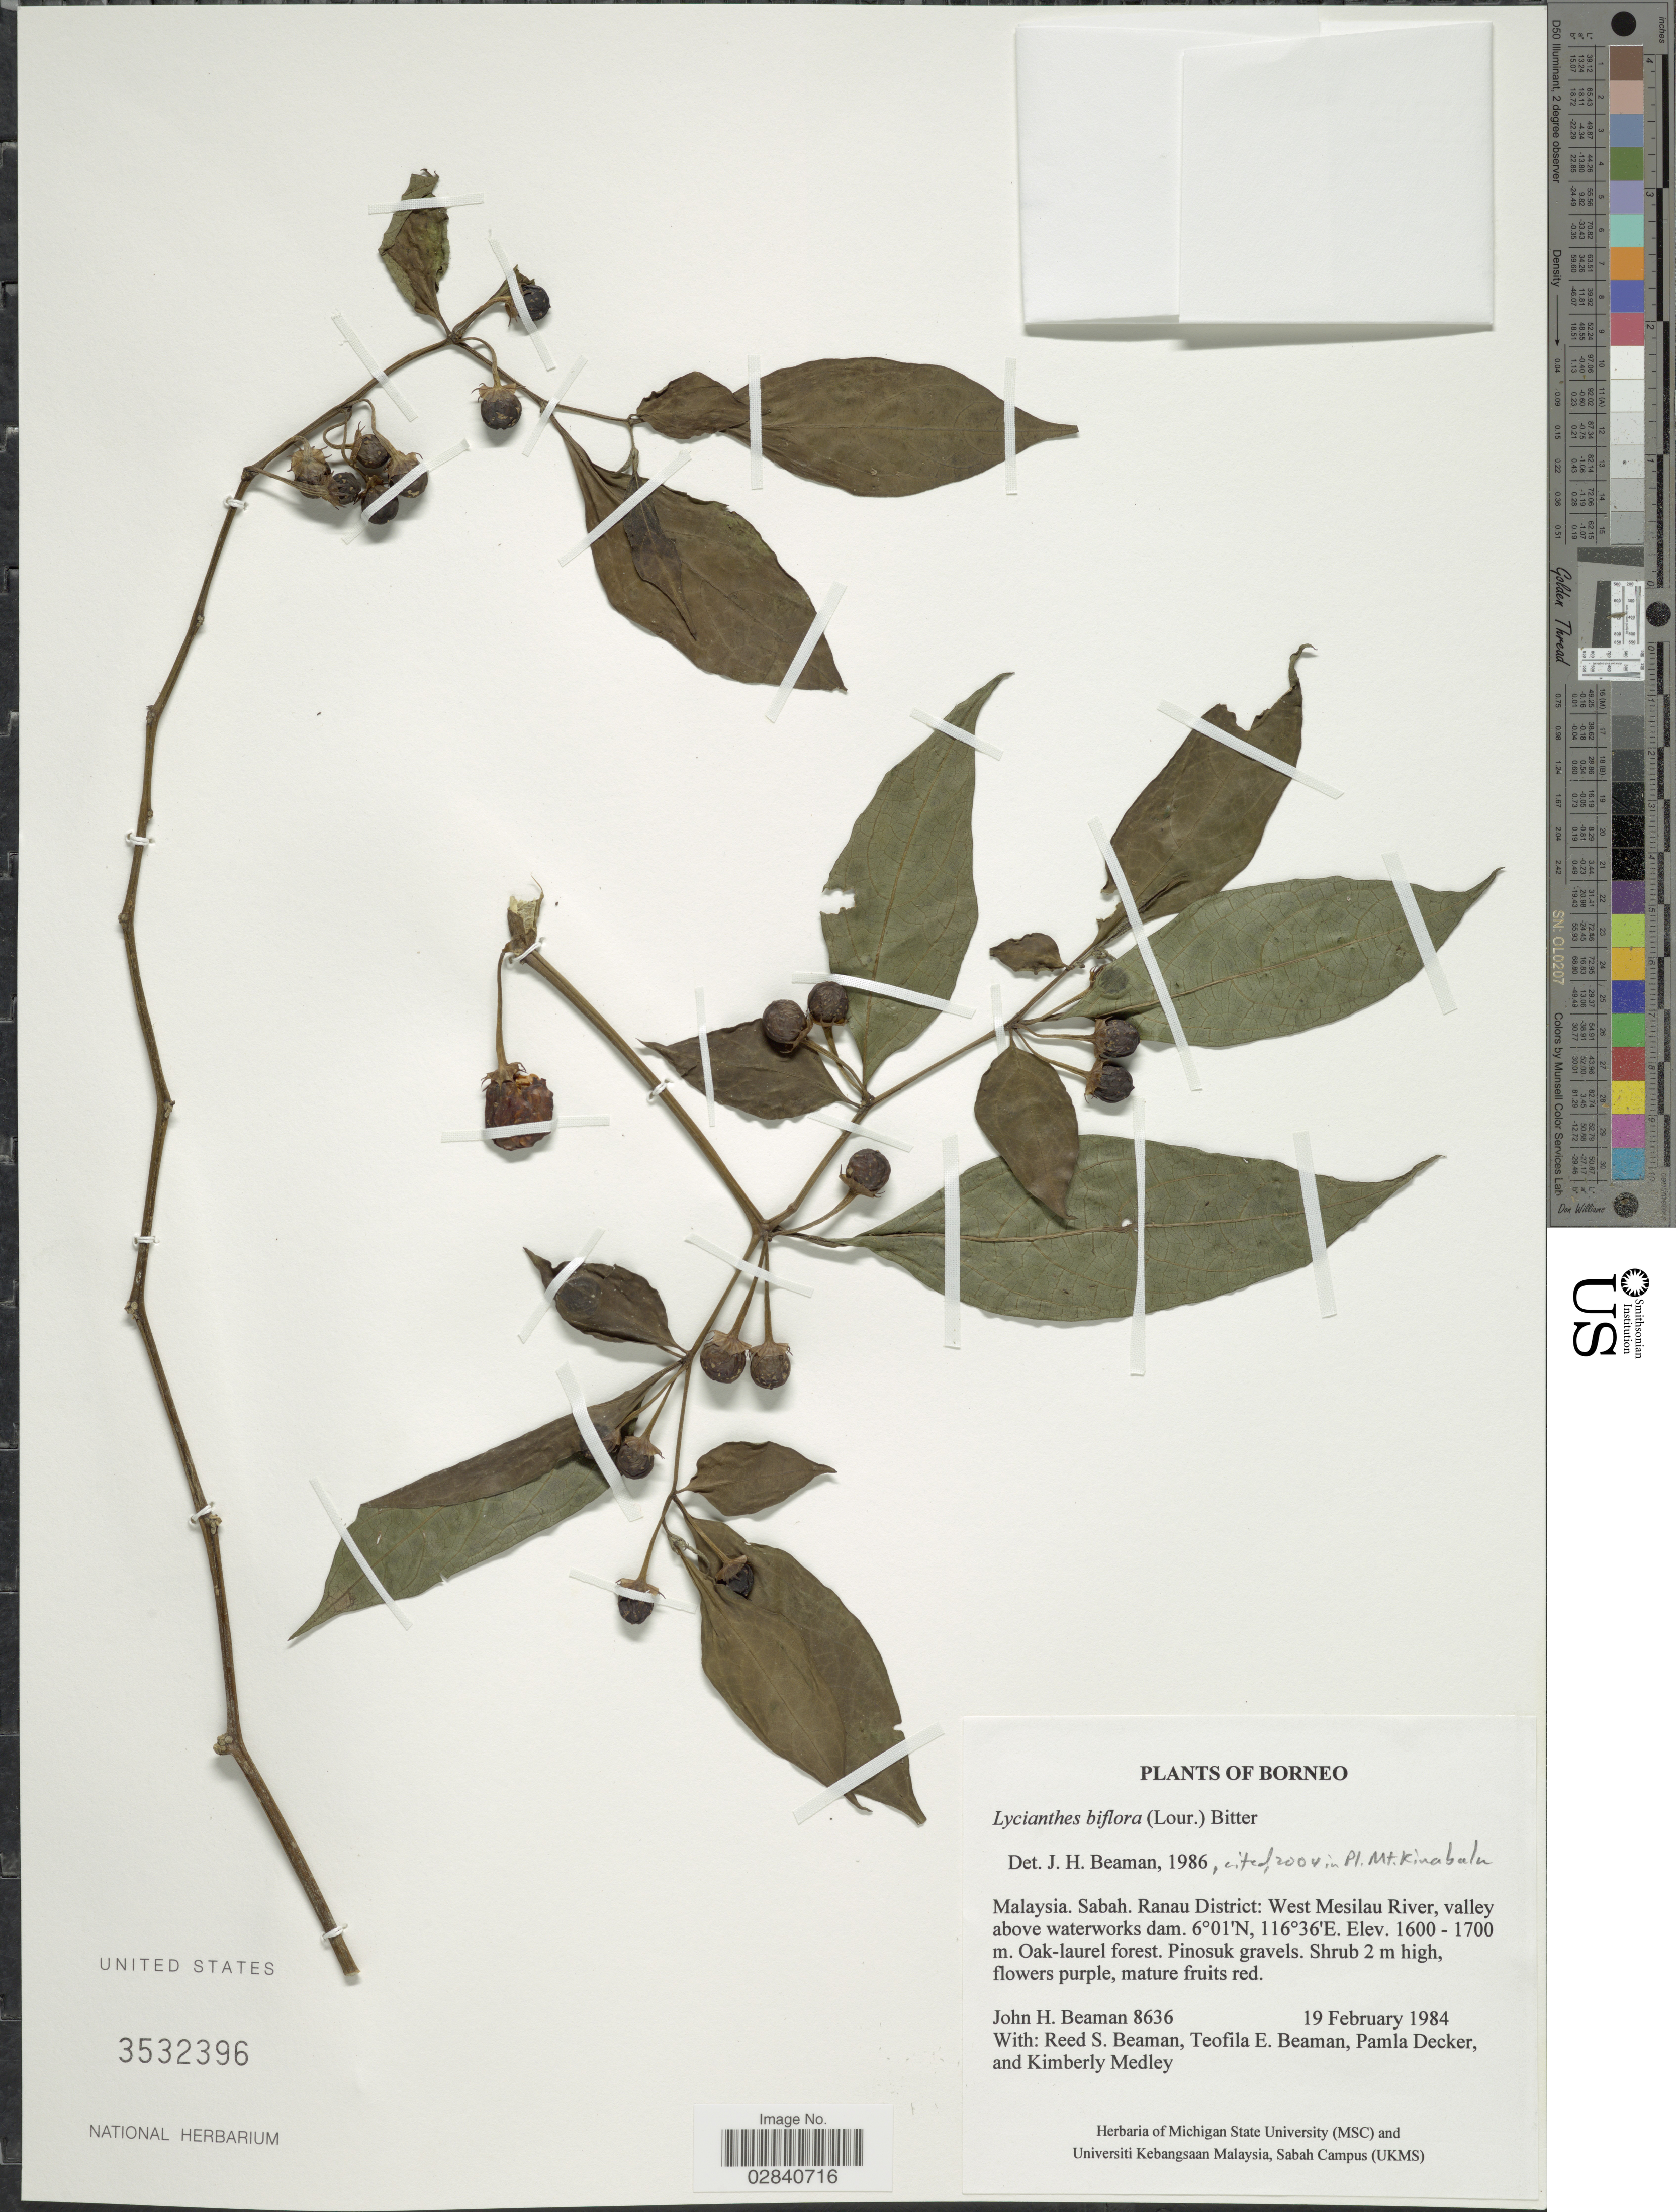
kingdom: Plantae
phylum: Tracheophyta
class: Magnoliopsida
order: Solanales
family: Solanaceae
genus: Lycianthes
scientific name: Lycianthes biflora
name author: (Lour.) Bitter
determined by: Knapp, S. D.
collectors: J. H. Beaman, R. S. Beaman, T. E. Beaman, P. Decker & K. Medley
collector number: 8636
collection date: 1984-02-19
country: Malaysia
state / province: Sabah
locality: Borneo. Ranau District: West Mesilau River, valley above waterworks dam.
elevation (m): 1600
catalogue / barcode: US 3532396